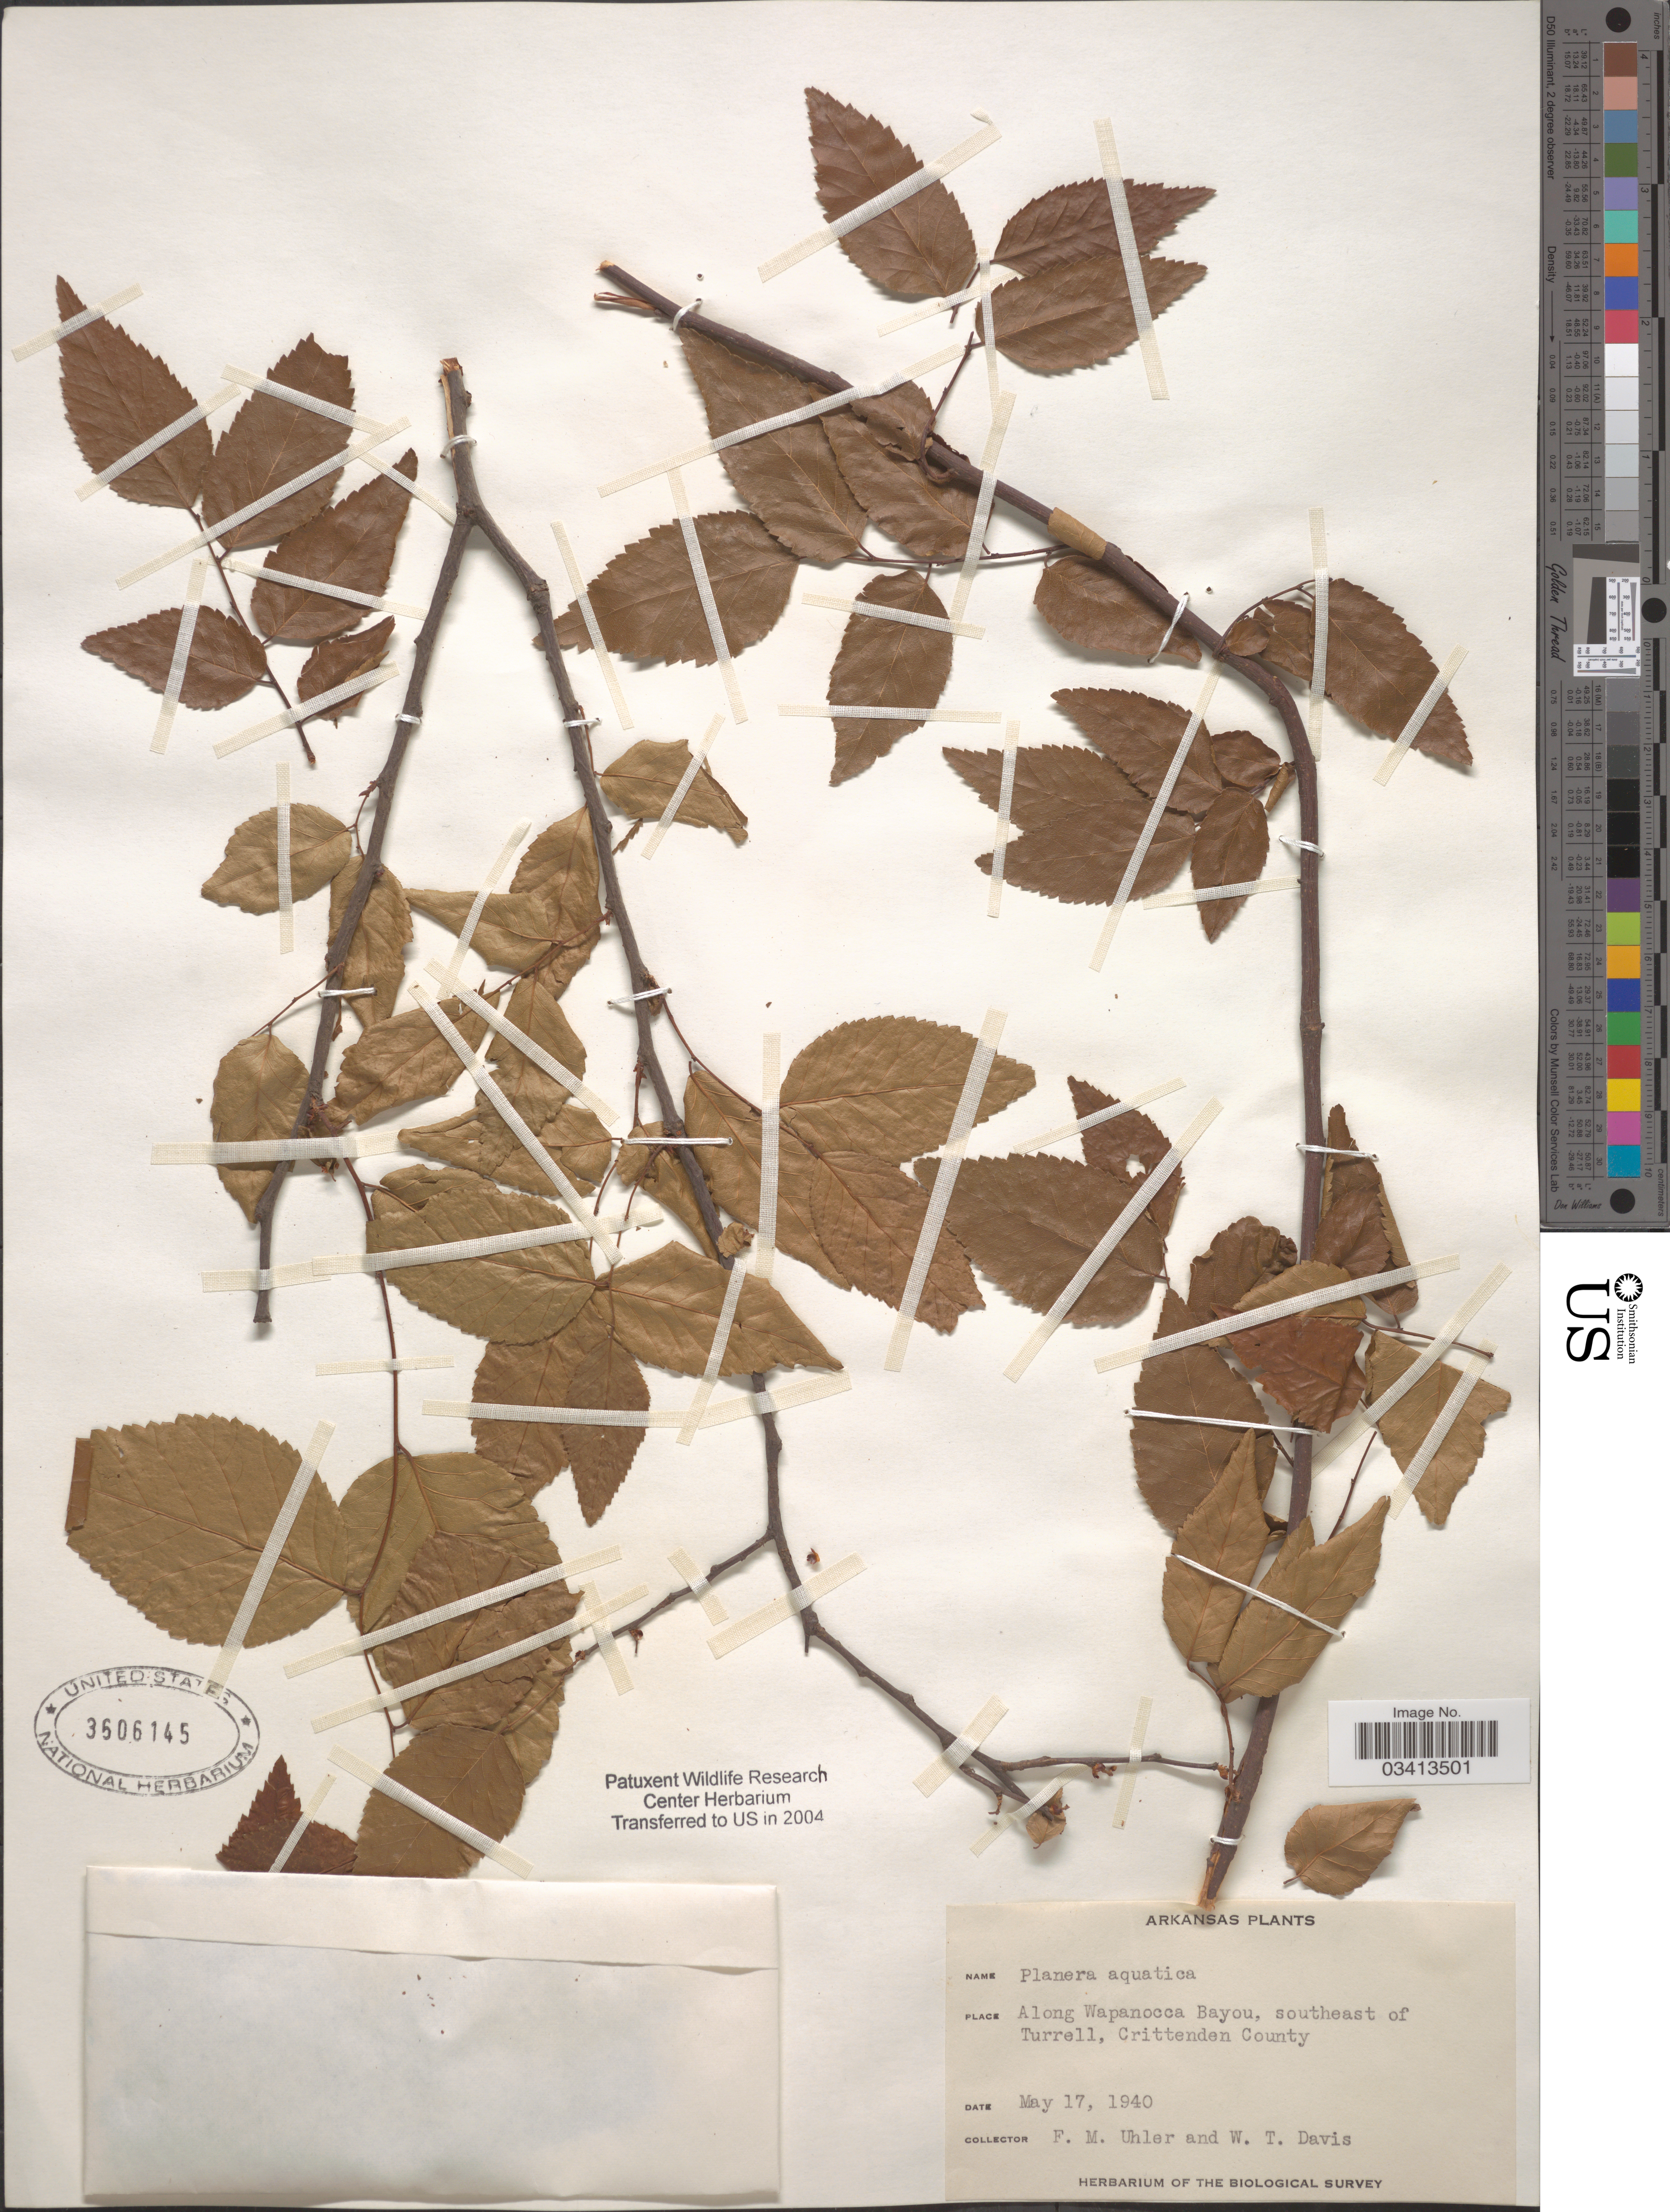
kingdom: Plantae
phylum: Tracheophyta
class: Magnoliopsida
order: Rosales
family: Ulmaceae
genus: Planera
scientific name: Planera aquatica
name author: J.F. Gmel.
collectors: F. M. Uhler & W. Davis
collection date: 1940-05-17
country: United States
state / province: Arkansas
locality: Along Wapanocca Bayou, southeast of Turrell, Crittenden County.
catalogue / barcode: US 3606145